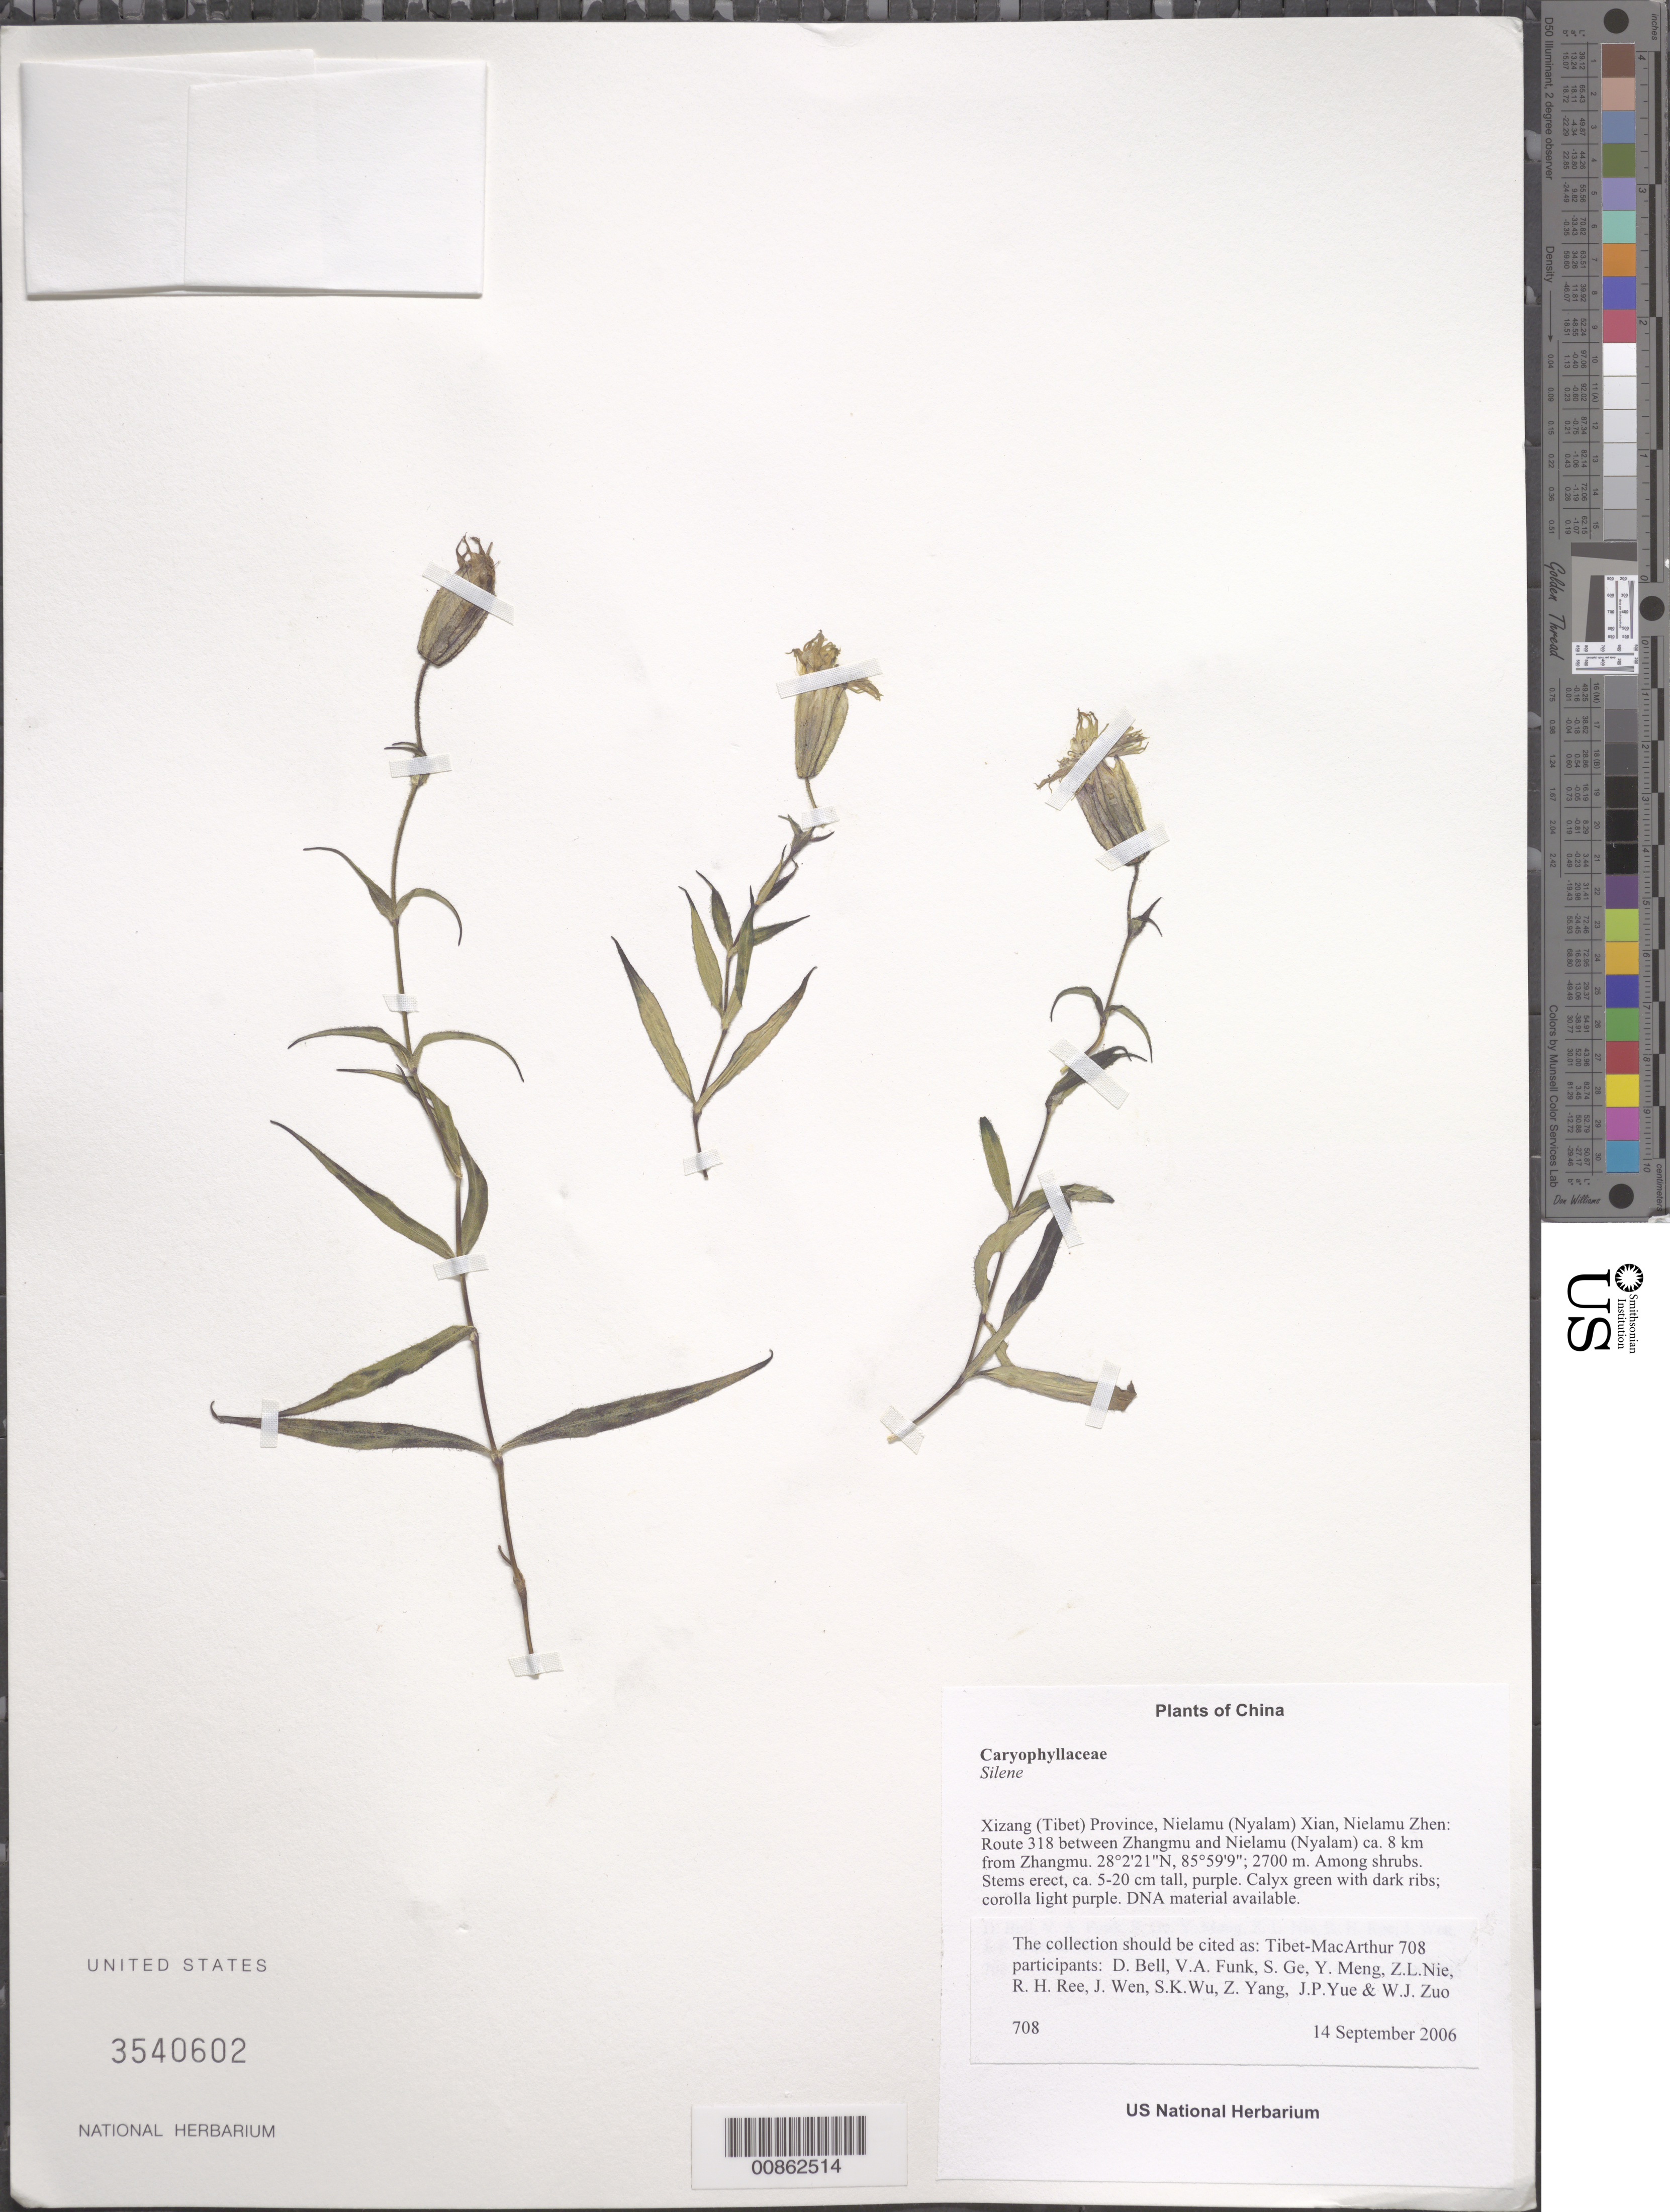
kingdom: Plantae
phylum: Tracheophyta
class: Magnoliopsida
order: Caryophyllales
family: Caryophyllaceae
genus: Silene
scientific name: Silene sp.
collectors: Tibet-MacArthur, D. A. Bell, V. Funk, S. Ge, Y. Meng, Z. Nie, R. Ree, J. Wen, J. Yue & W. Zuo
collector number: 708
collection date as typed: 14 Sep 2006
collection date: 2006-09-14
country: China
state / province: Xizang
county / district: Nielamu (Nyalam) Xian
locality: Nielamu Zhen. Route 318 between Zhangmu and Nielamu (Nyalam) ca. 8 km from Zhangmu.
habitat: Rocky slope with scattered shrubs. Among shrubs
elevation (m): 2700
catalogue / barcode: US 3540602